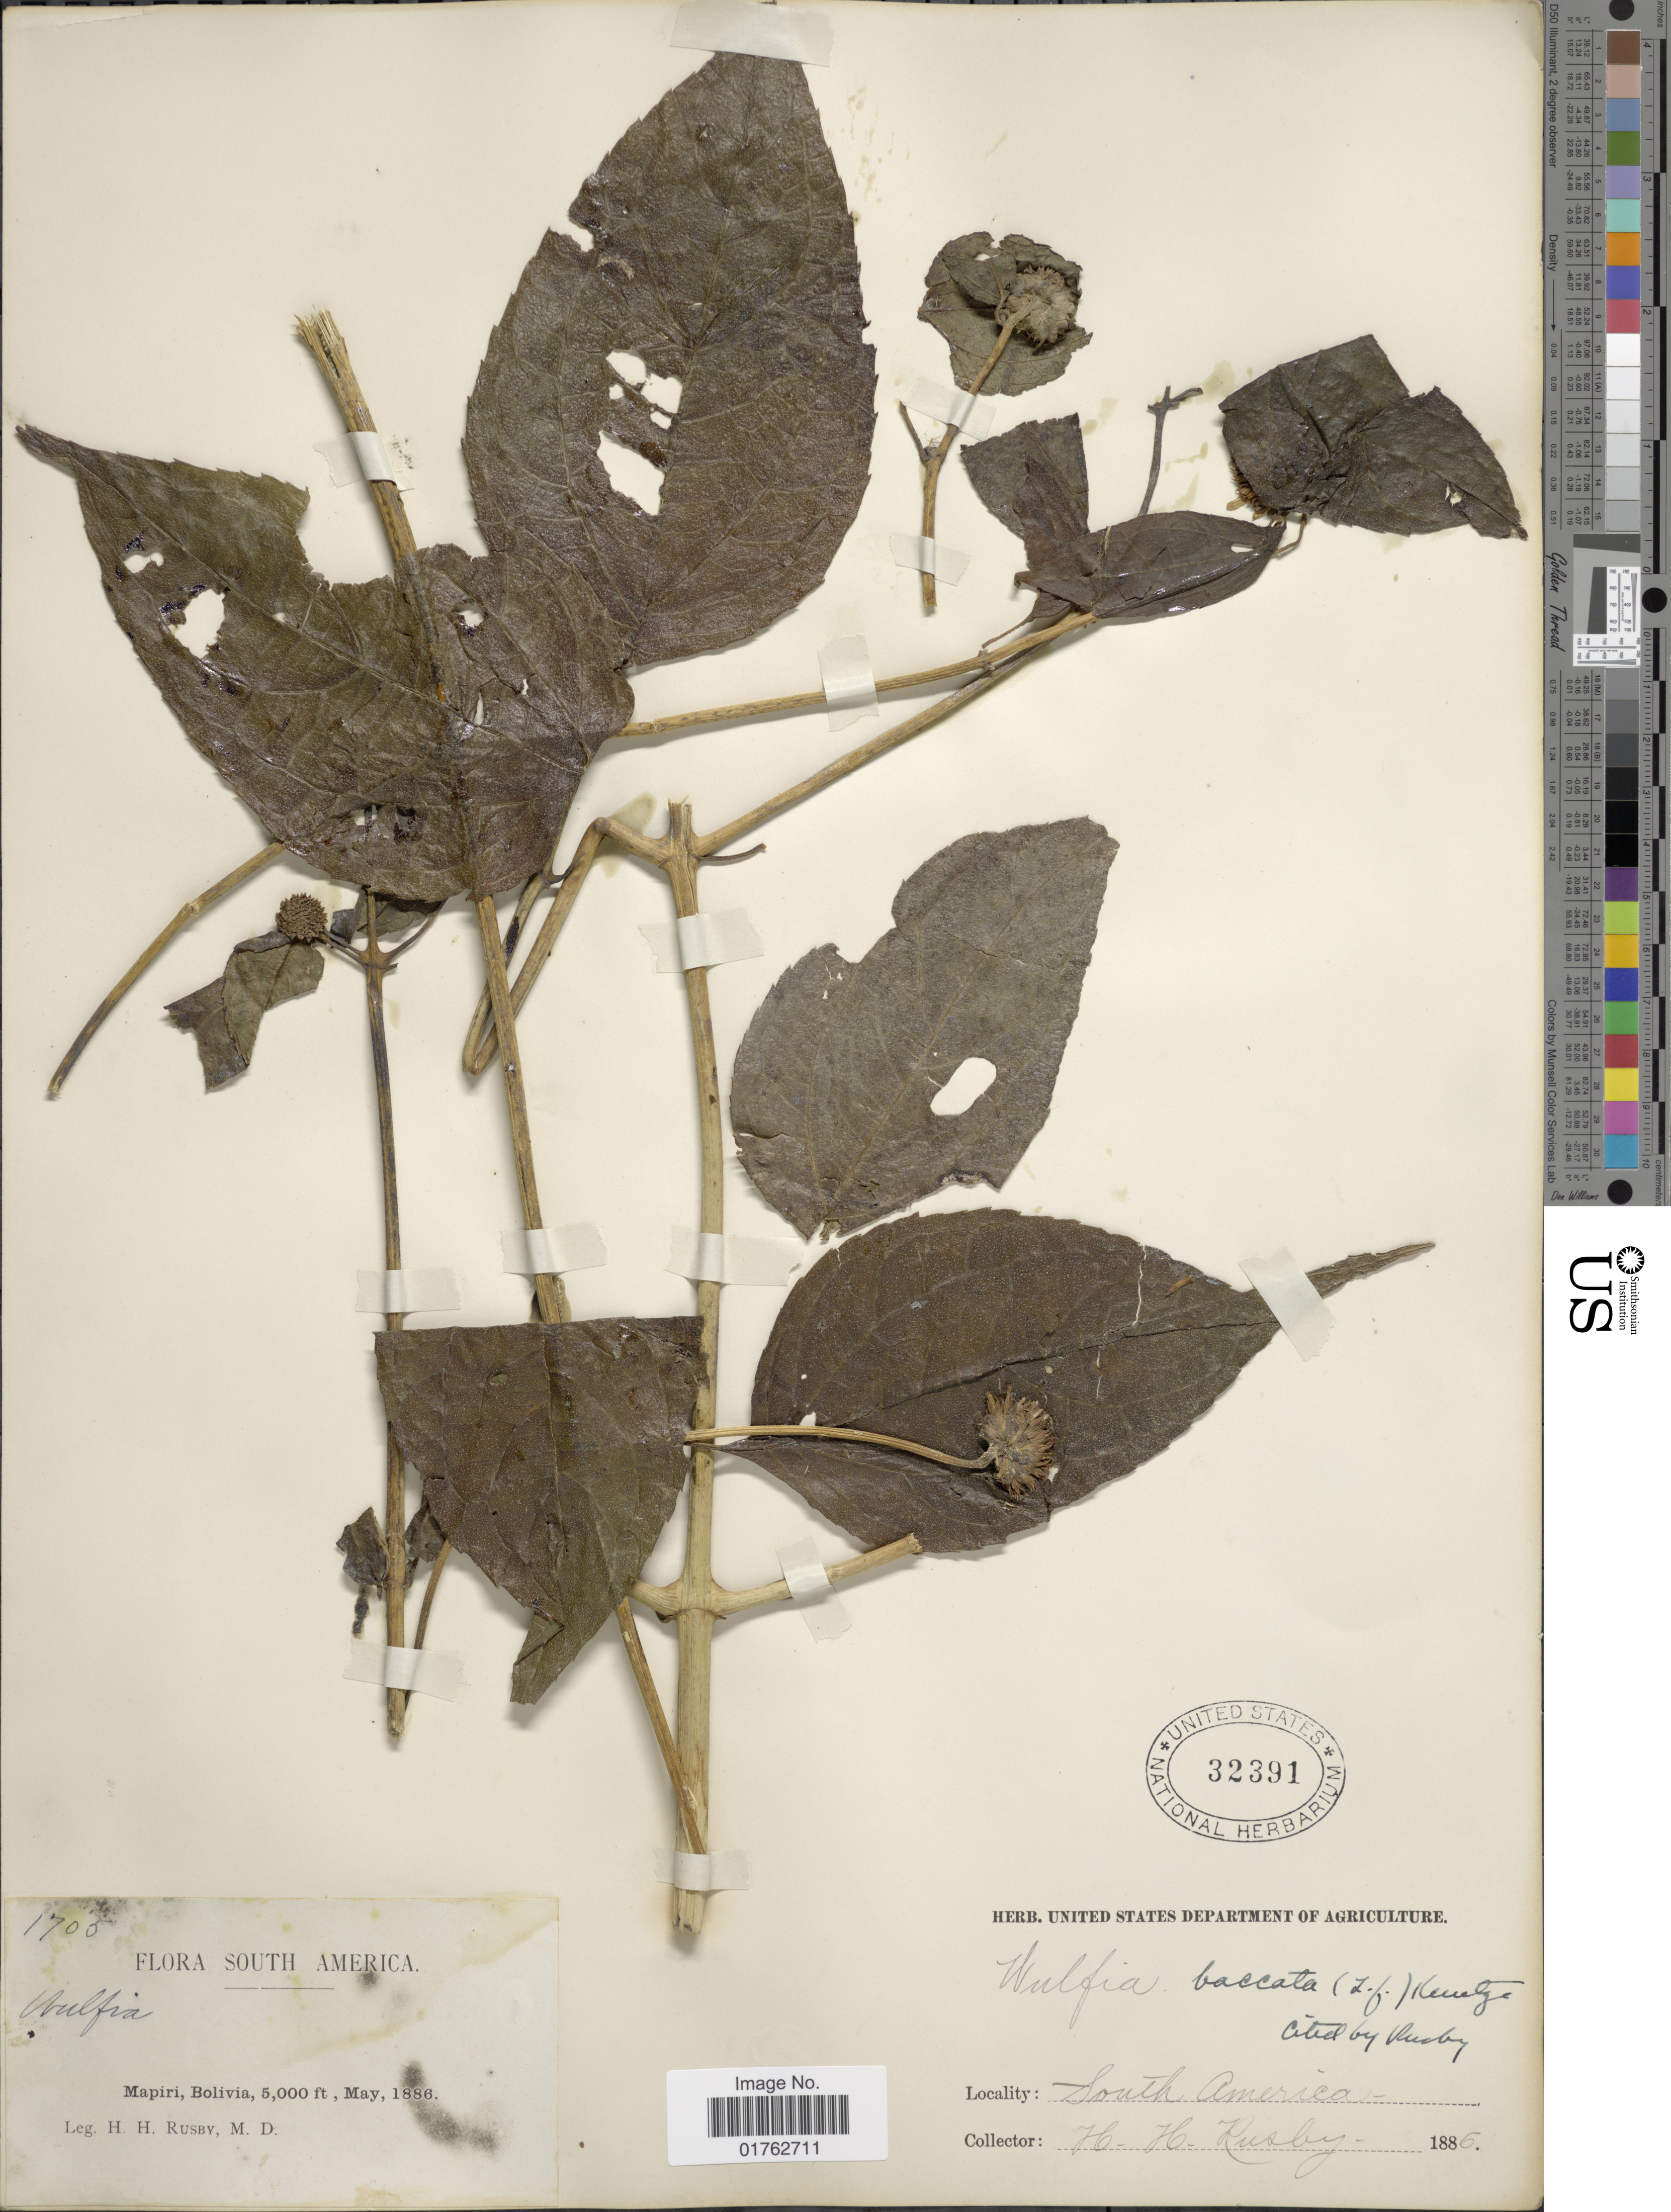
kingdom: Plantae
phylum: Tracheophyta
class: Magnoliopsida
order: Asterales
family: Asteraceae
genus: Wulffia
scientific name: Wulffia baccata var. baccata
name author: (L.) Kuntze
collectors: H. H. Rusby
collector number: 1705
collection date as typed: May, 1886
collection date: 1886-05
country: Bolivia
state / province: La Páz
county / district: Larecaja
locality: Mapiri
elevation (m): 1524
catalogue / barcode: US 32391